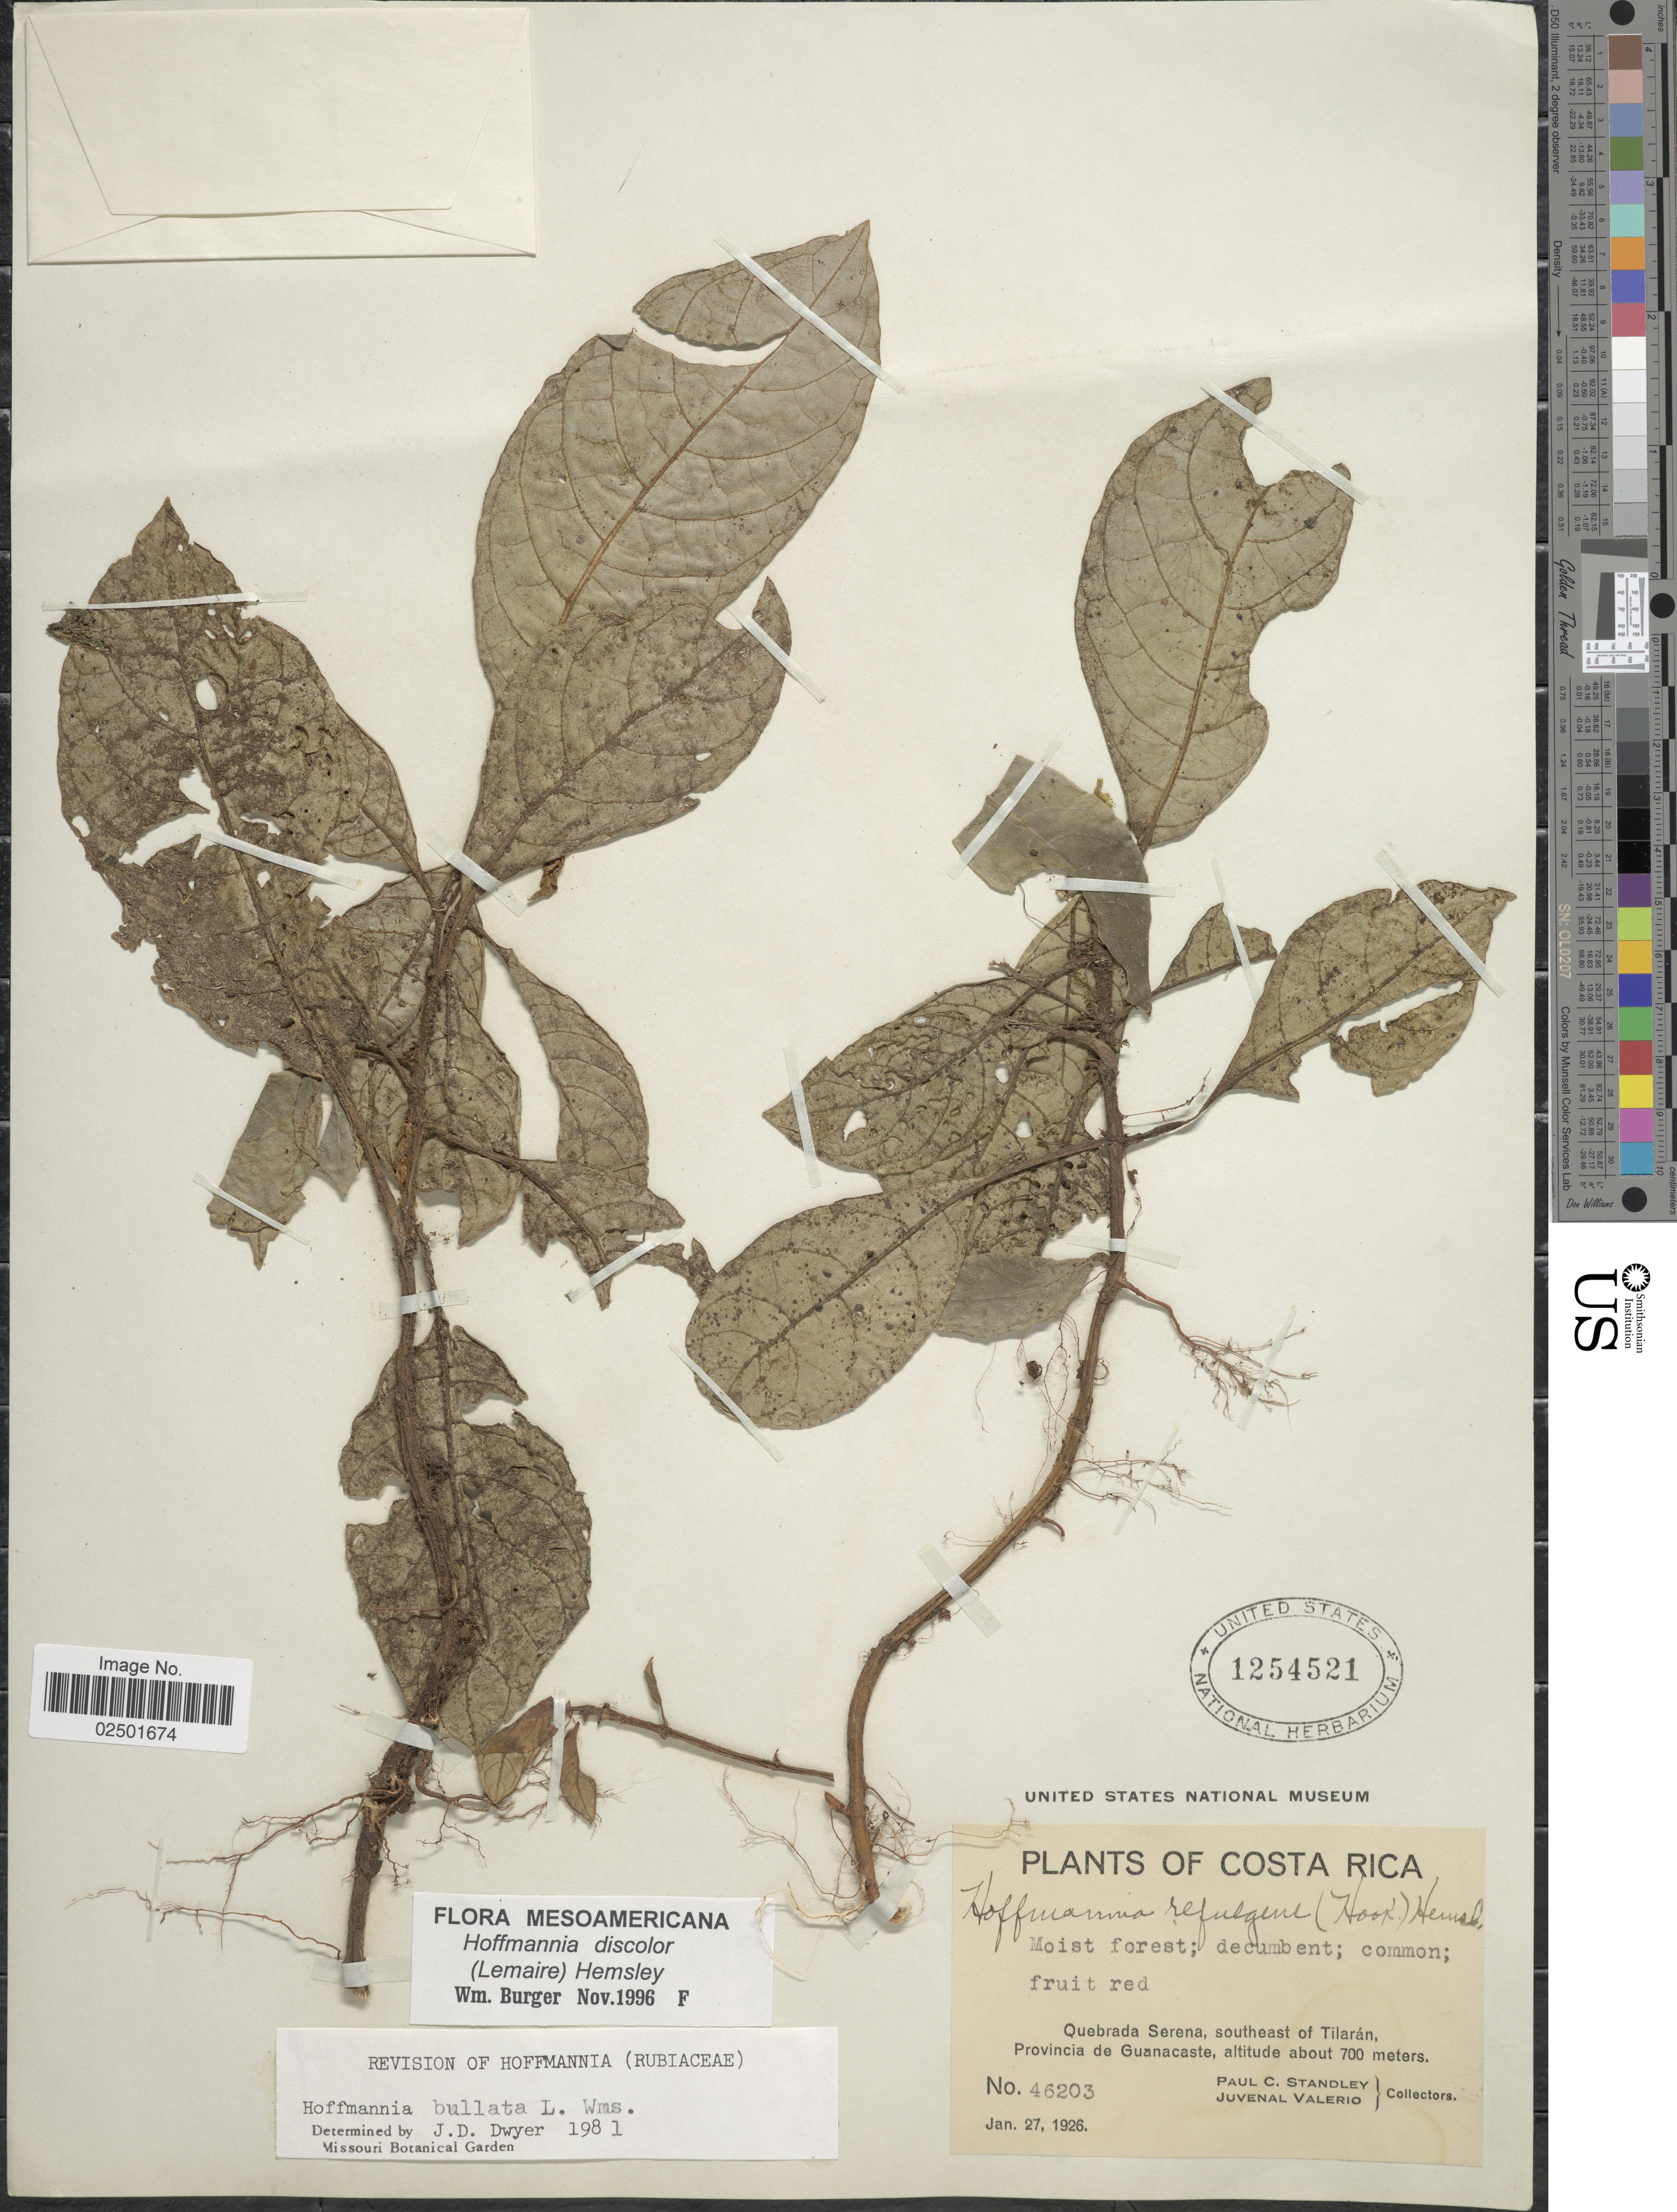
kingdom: Plantae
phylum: Tracheophyta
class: Magnoliopsida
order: Gentianales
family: Rubiaceae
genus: Hoffmannia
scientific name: Hoffmannia discolor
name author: (Lem.) Hemsl.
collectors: P. C. Standley & J. Valerio R.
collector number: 46203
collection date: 1926-01-27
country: Costa Rica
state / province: Guanacaste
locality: Quebrada Serena, southeast of Tilarán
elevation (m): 700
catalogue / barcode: US 1254521